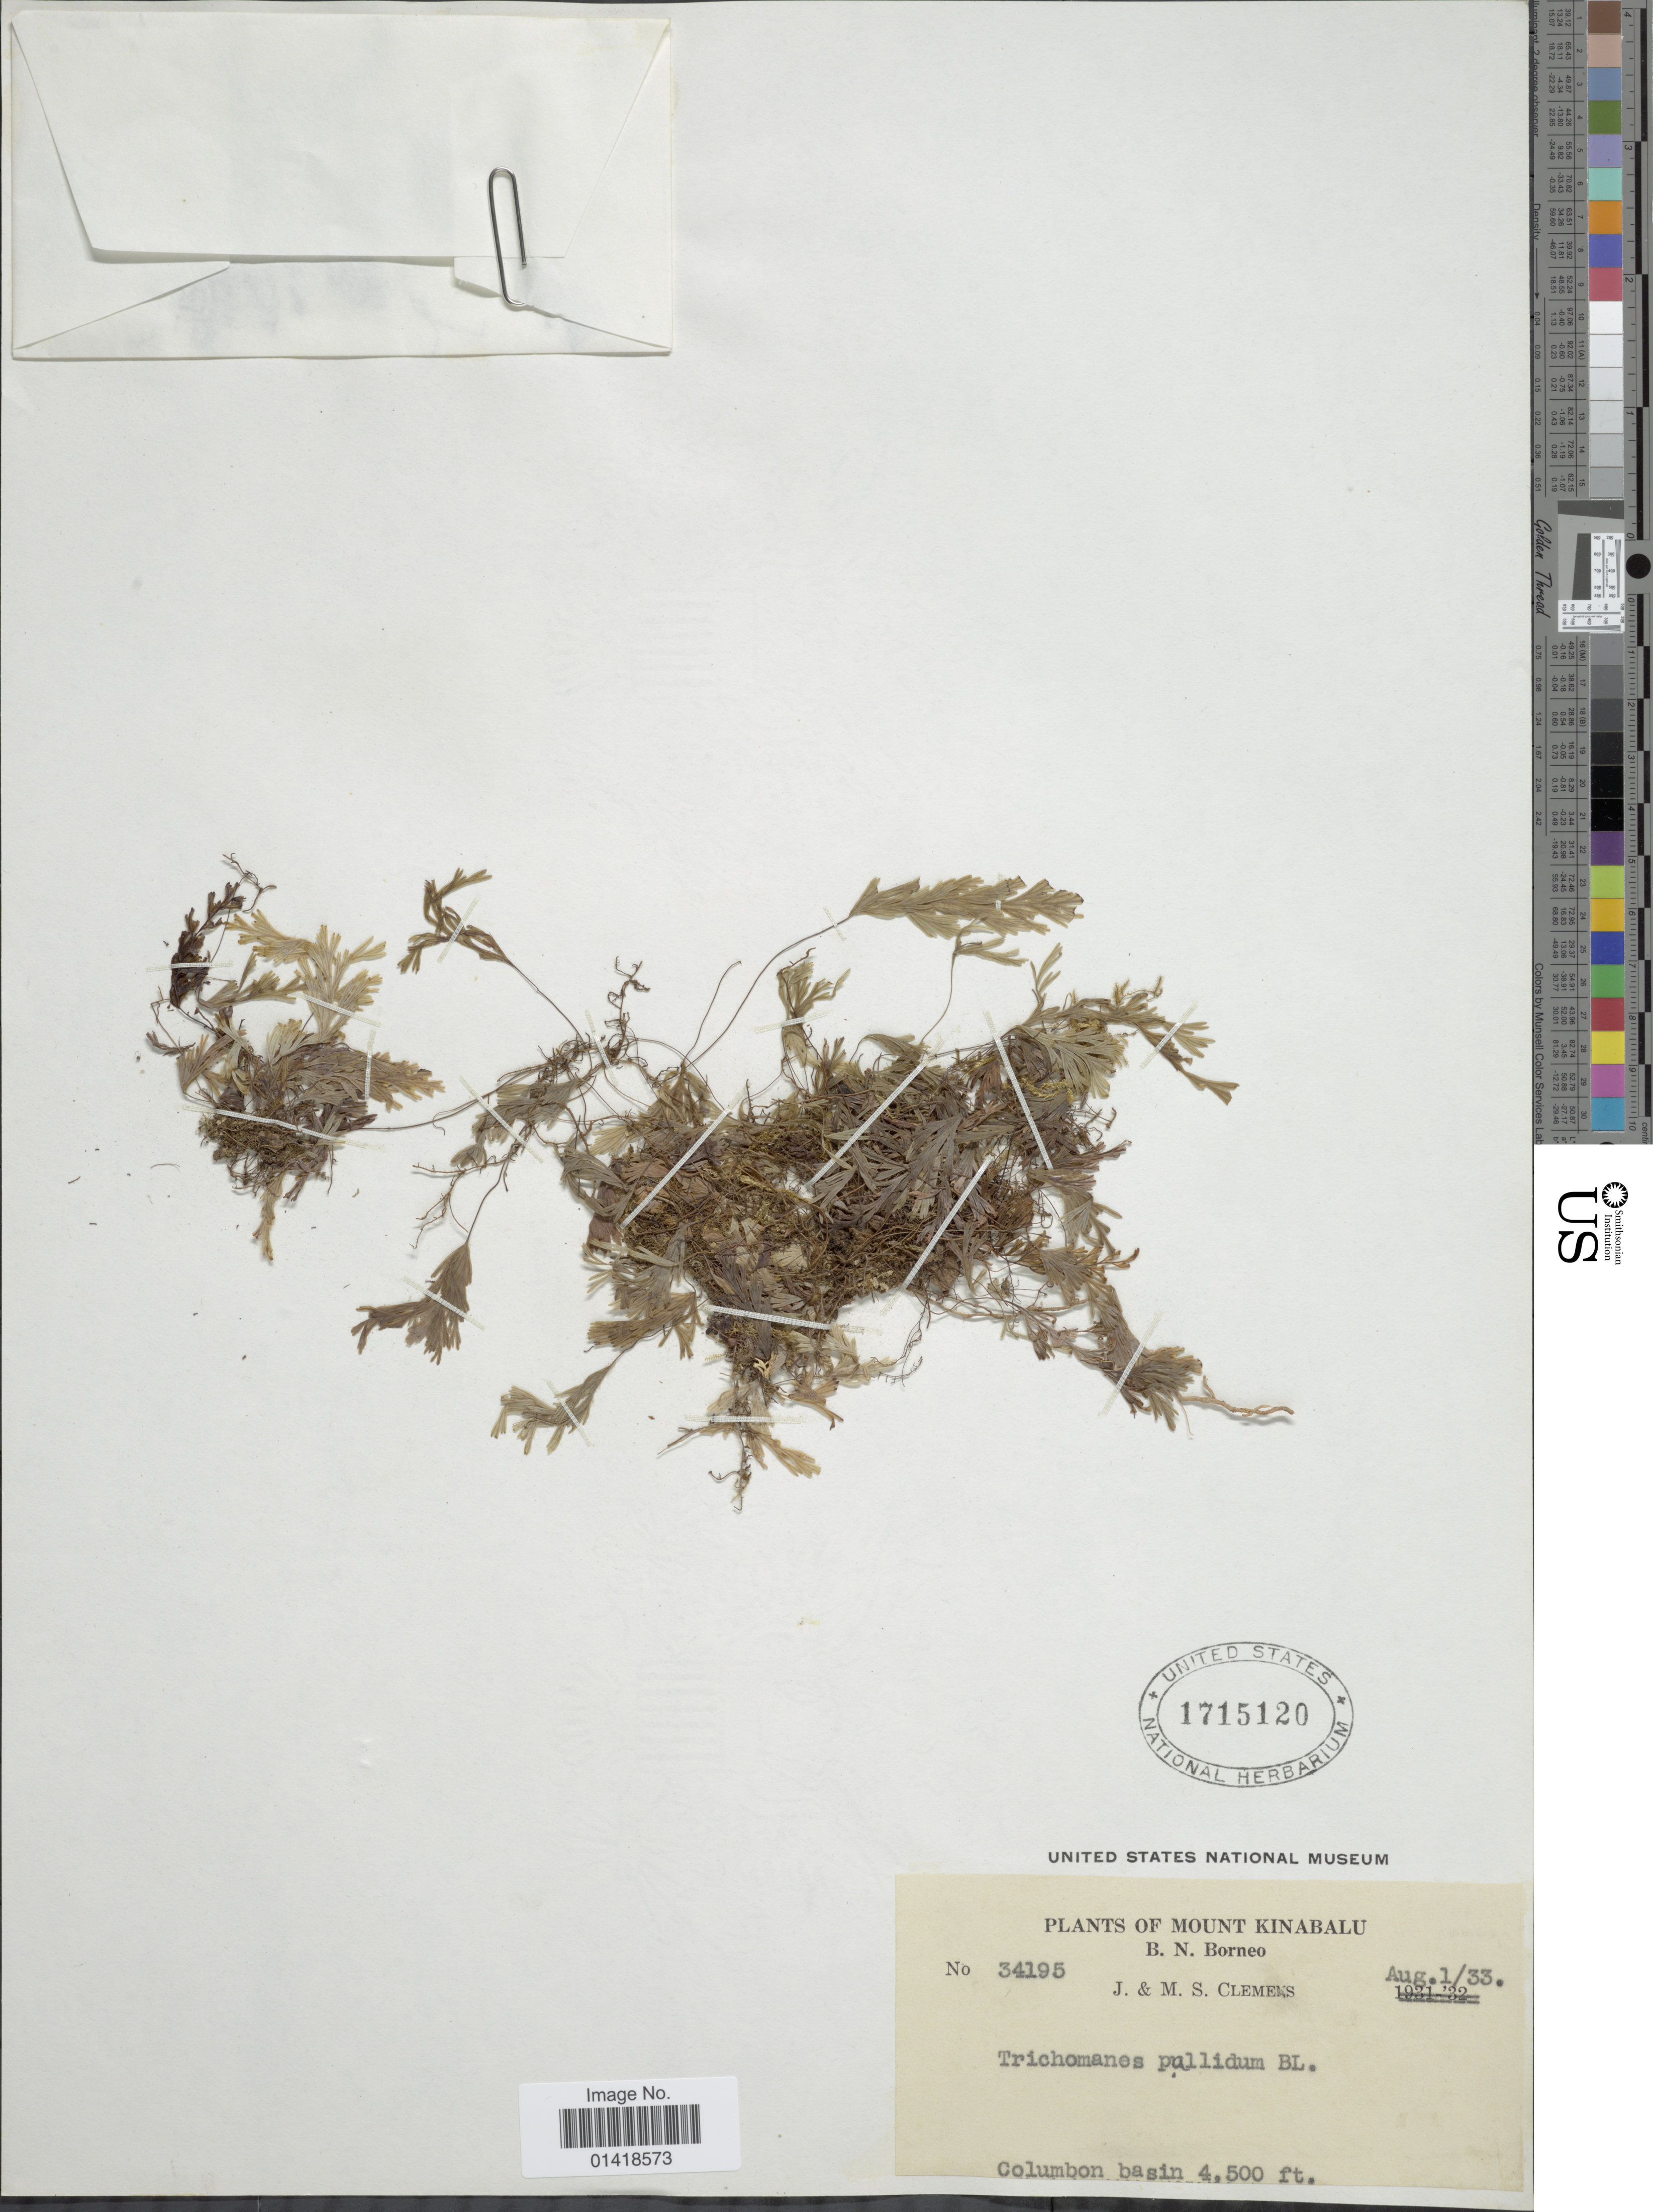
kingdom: Plantae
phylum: Tracheophyta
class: Polypodiopsida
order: Hymenophyllales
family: Hymenophyllaceae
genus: Hymenophyllum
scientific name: Hymenophyllum pallidum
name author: (Blume) Ebihara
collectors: J. Clemens & M. S. Clemens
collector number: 34195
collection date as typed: Transcribed d/m/y: 1/8/33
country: Malaysia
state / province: Sabah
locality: Mount KInabalu. B.N. Borneo. Columbon Basin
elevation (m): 1372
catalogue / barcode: US 1715120